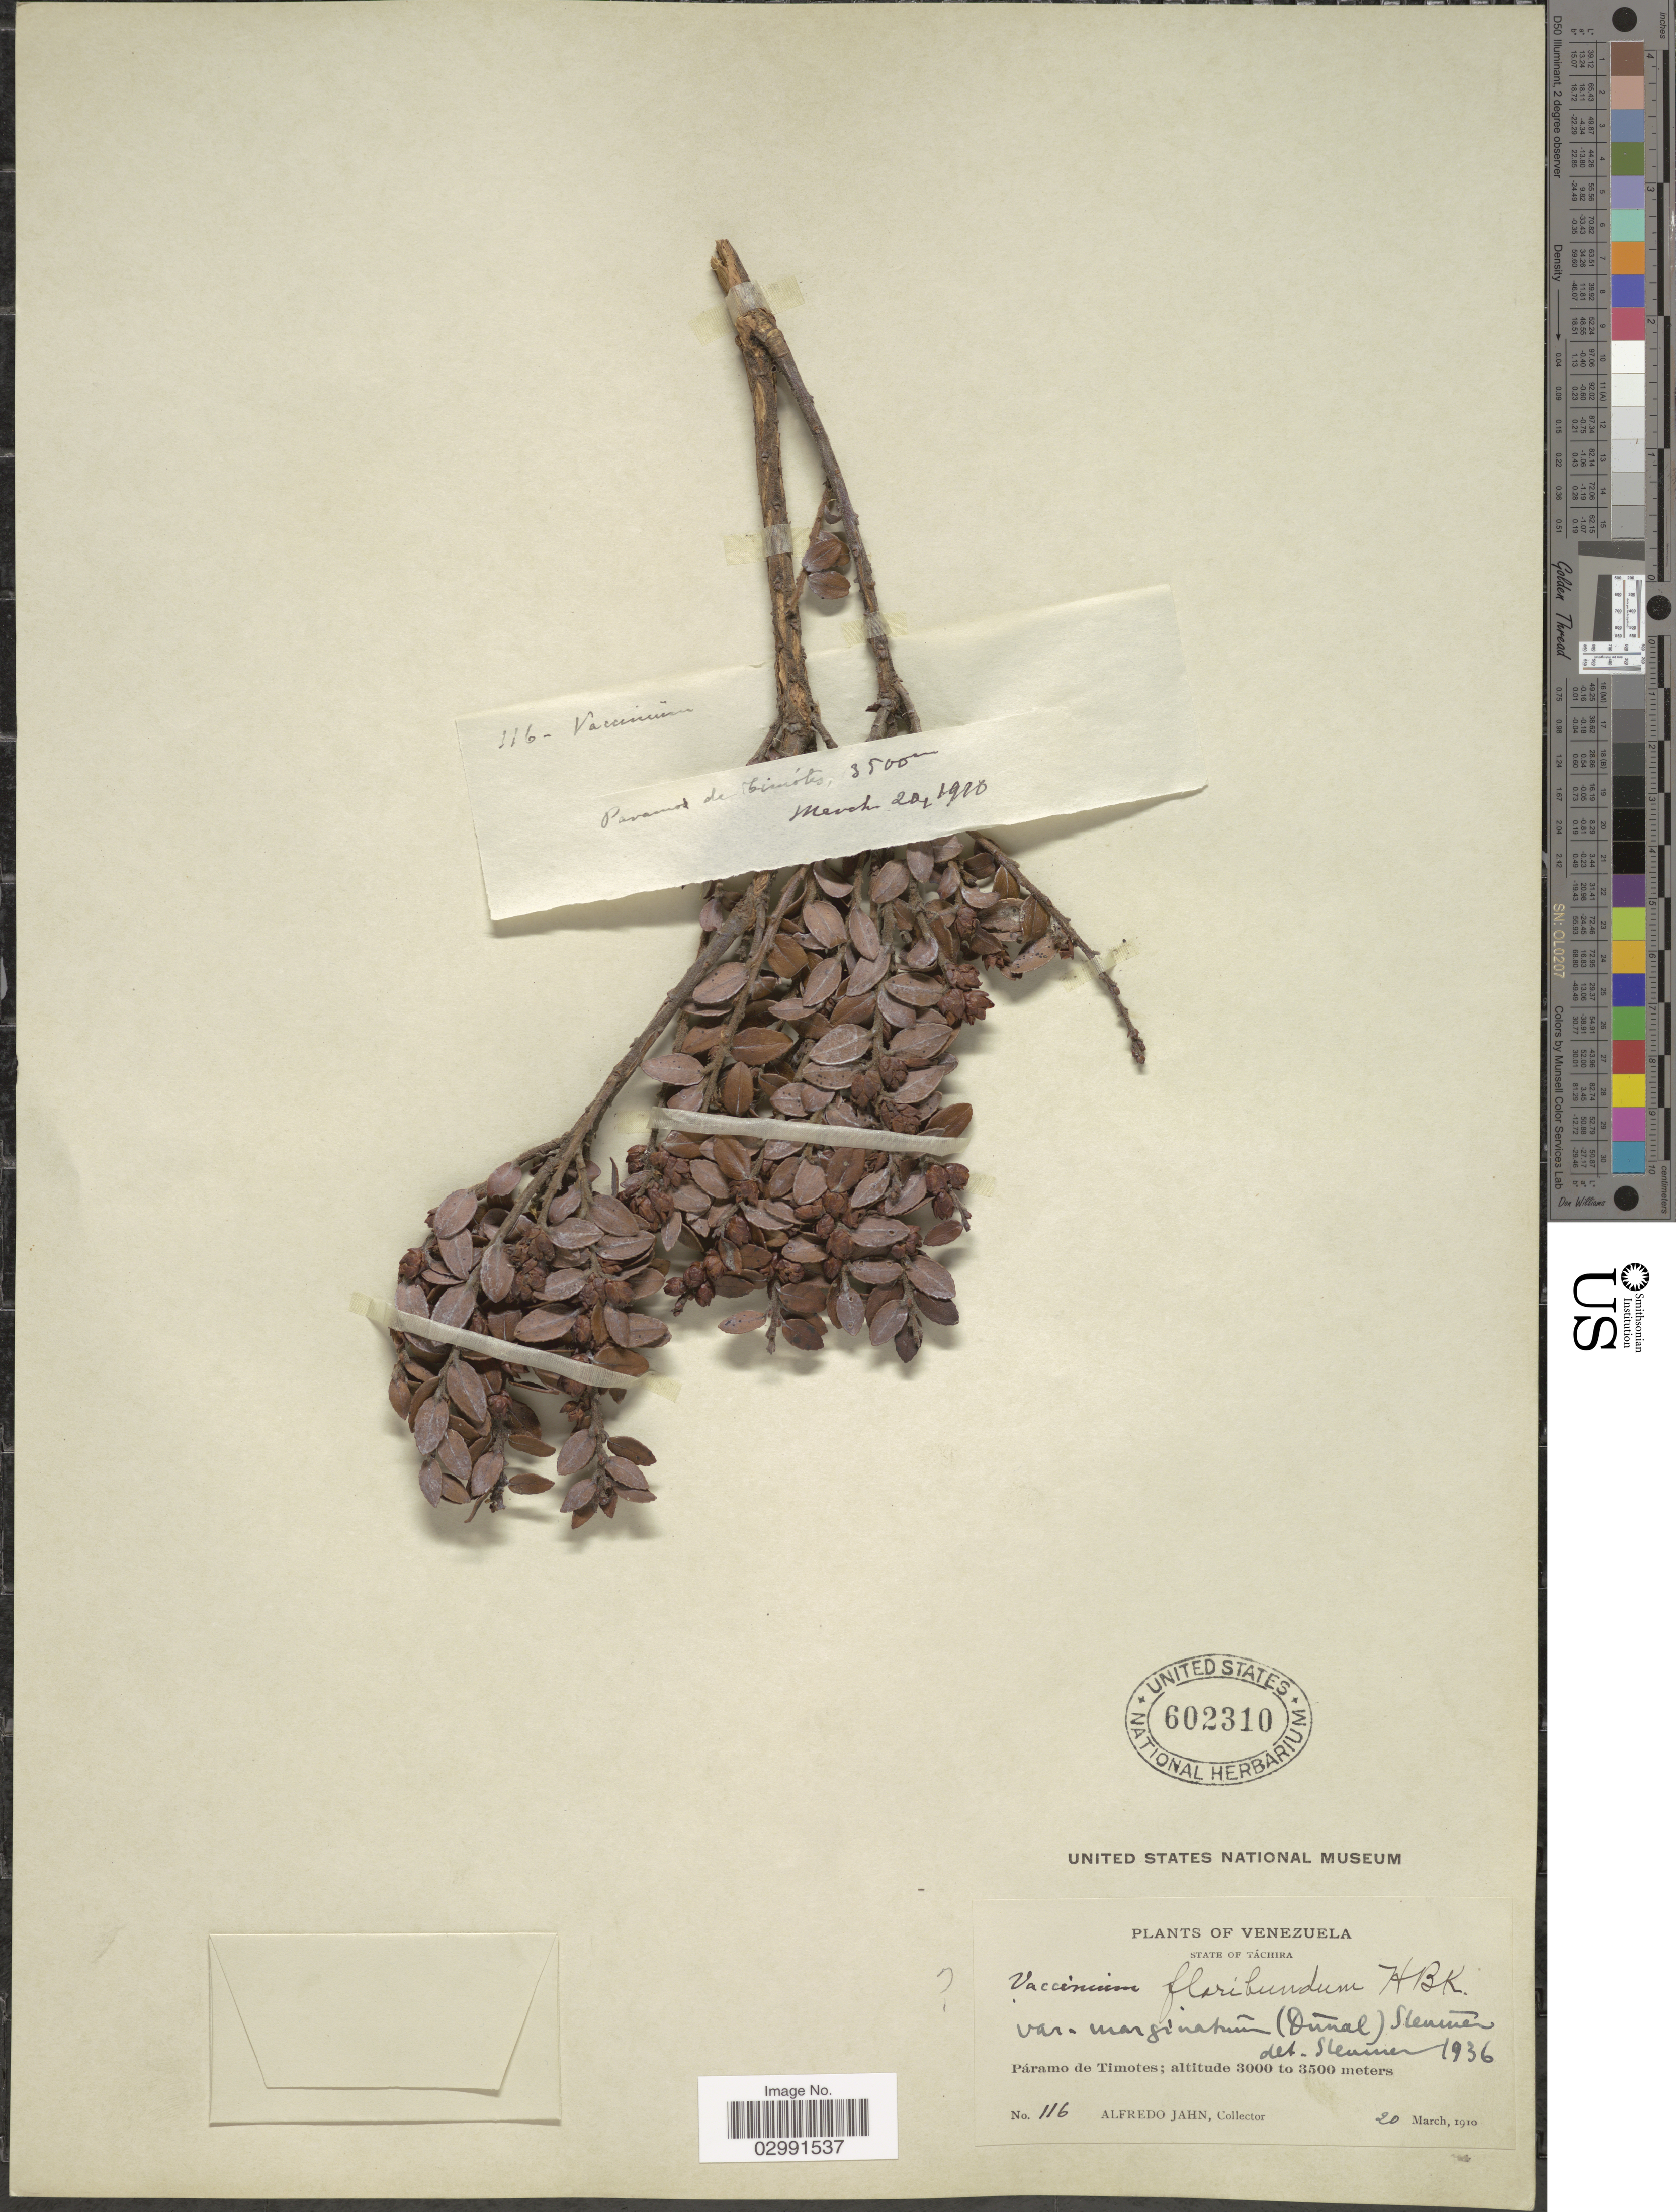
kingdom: Plantae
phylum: Tracheophyta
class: Magnoliopsida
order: Ericales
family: Ericaceae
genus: Vaccinium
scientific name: Vaccinium floribundum var. marginatum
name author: Kunth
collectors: A. Jahn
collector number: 116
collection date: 1910-03-20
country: Venezuela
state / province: Tachira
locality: Páramo de Timotes.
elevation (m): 3000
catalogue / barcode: US 602310